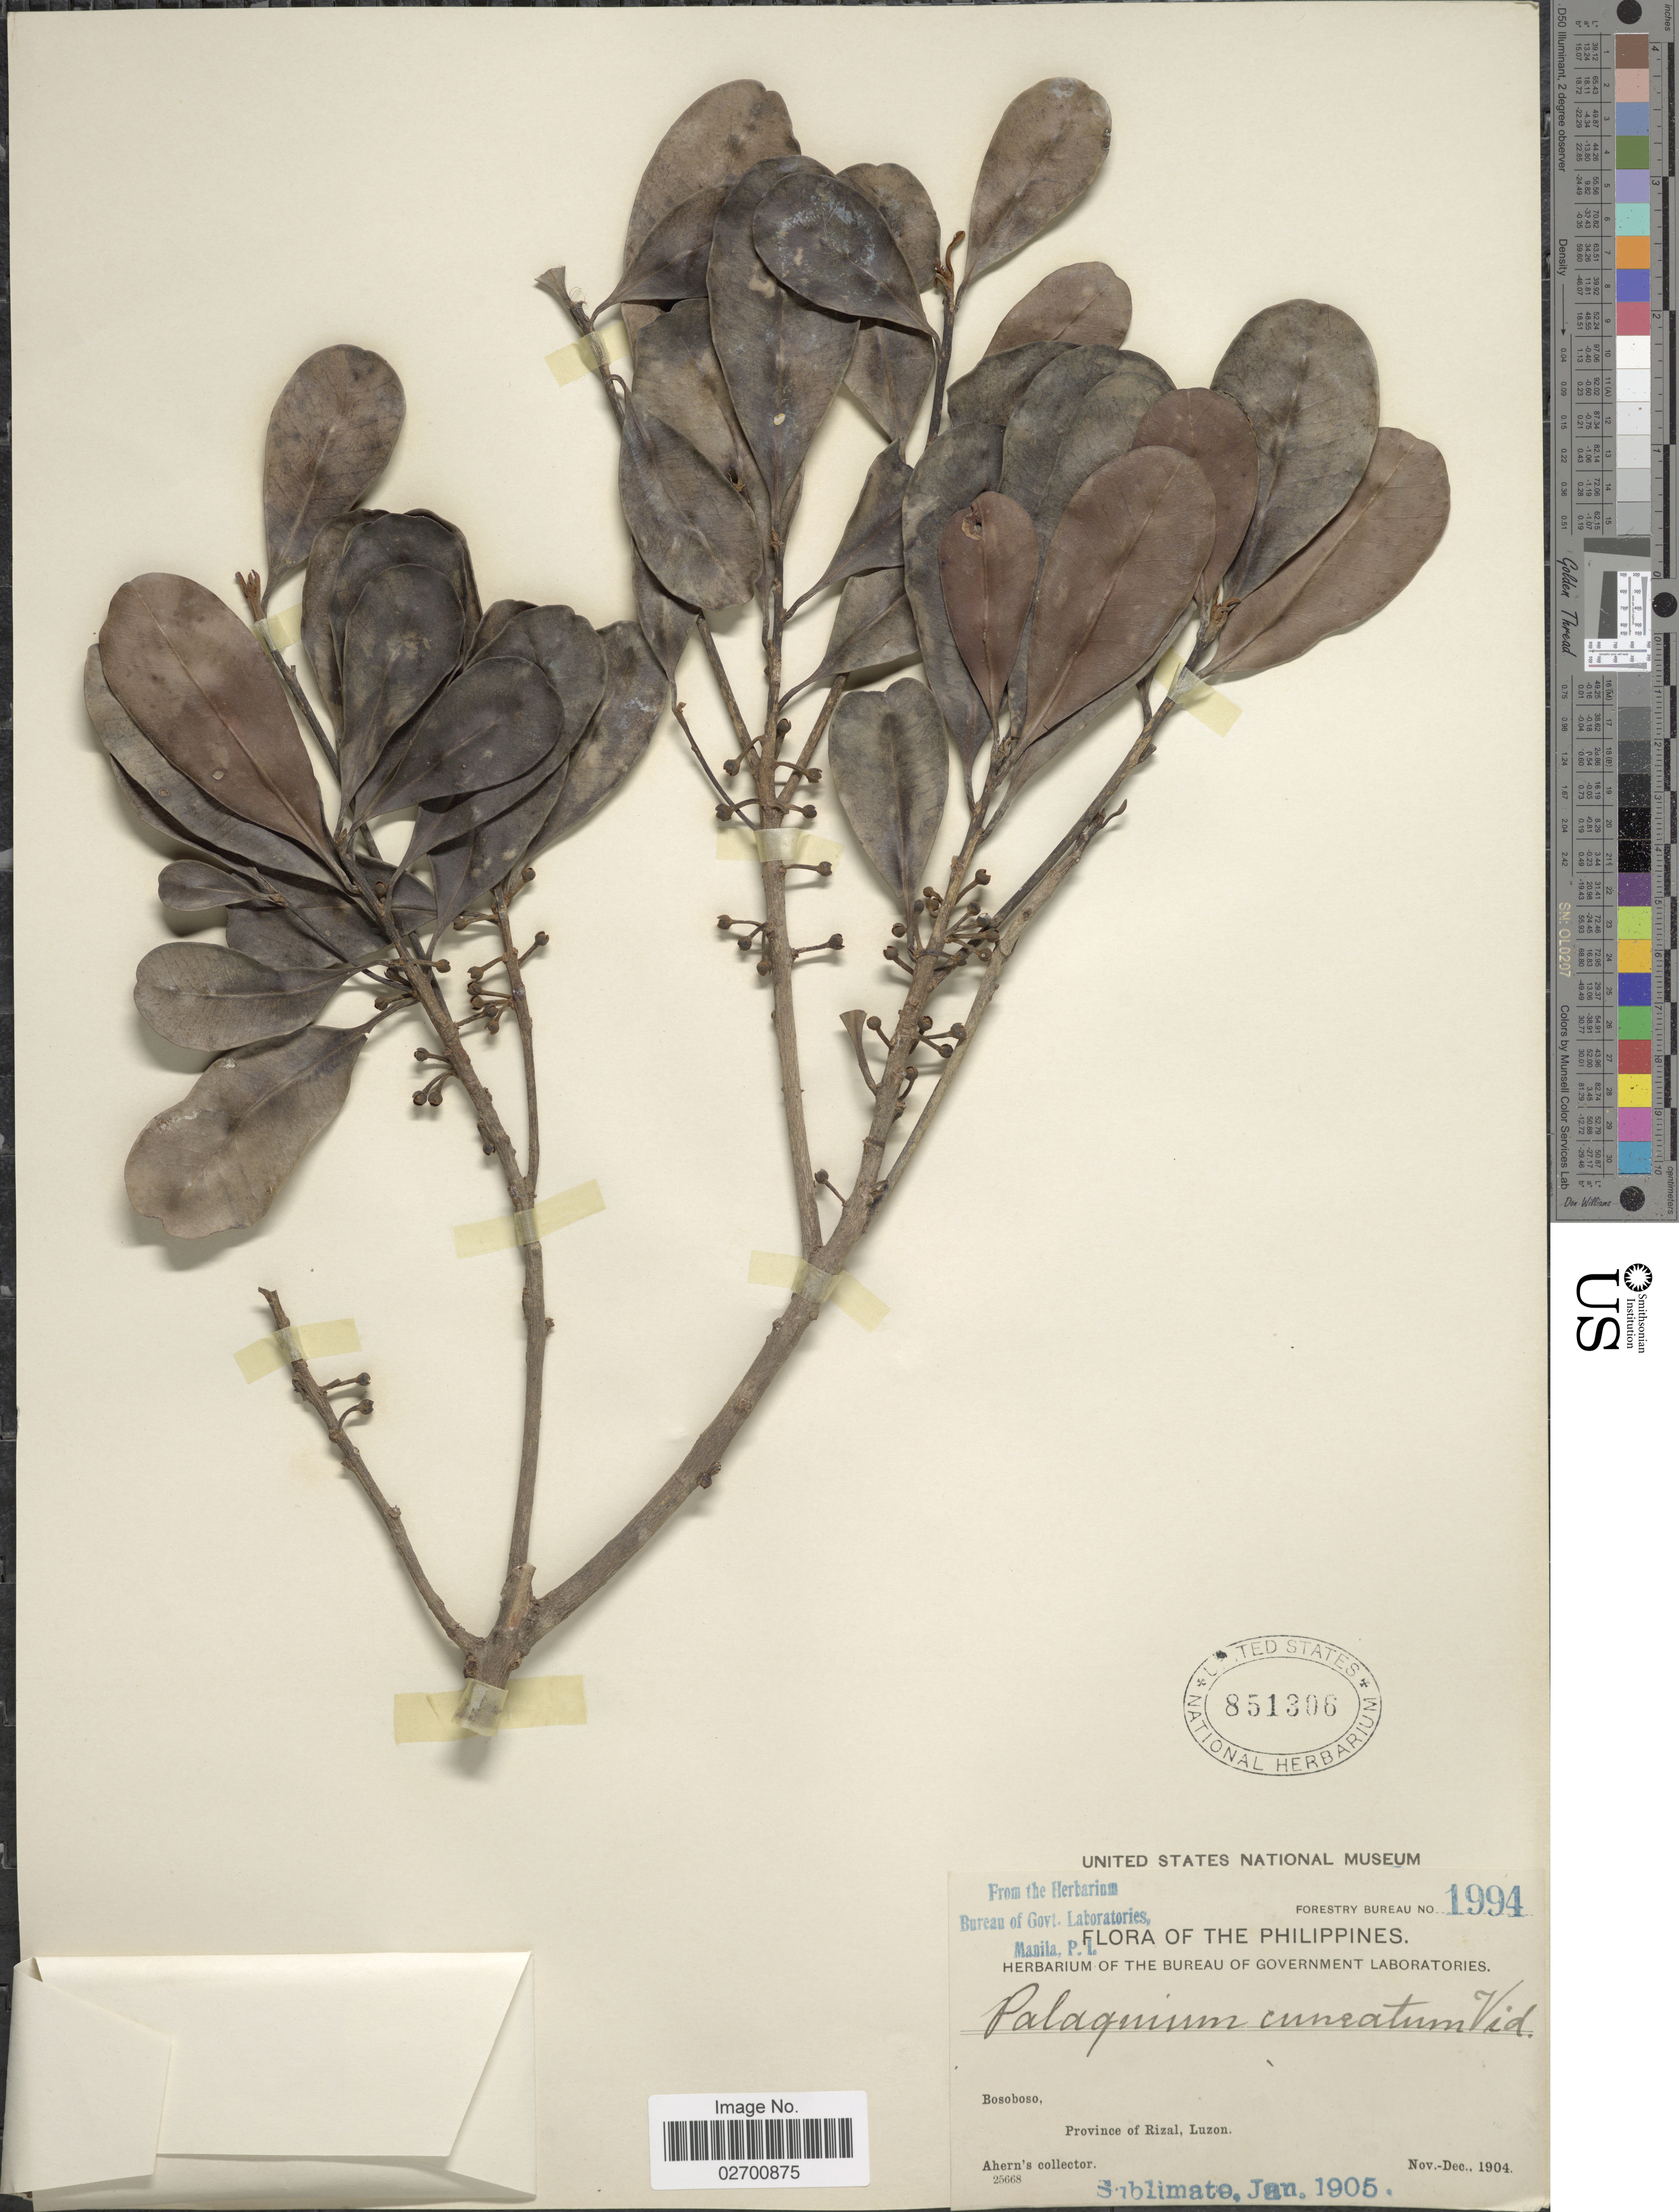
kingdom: Plantae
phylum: Tracheophyta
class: Magnoliopsida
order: Ericales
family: Sapotaceae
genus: Palaquium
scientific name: Palaquium cuneatum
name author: (Blume) Vidal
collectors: Ahern's collector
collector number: Forestry Bureau 1994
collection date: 1904-11/1904-12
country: Philippines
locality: Bosoboso, Province of Rizal, Luzon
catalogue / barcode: US 851306